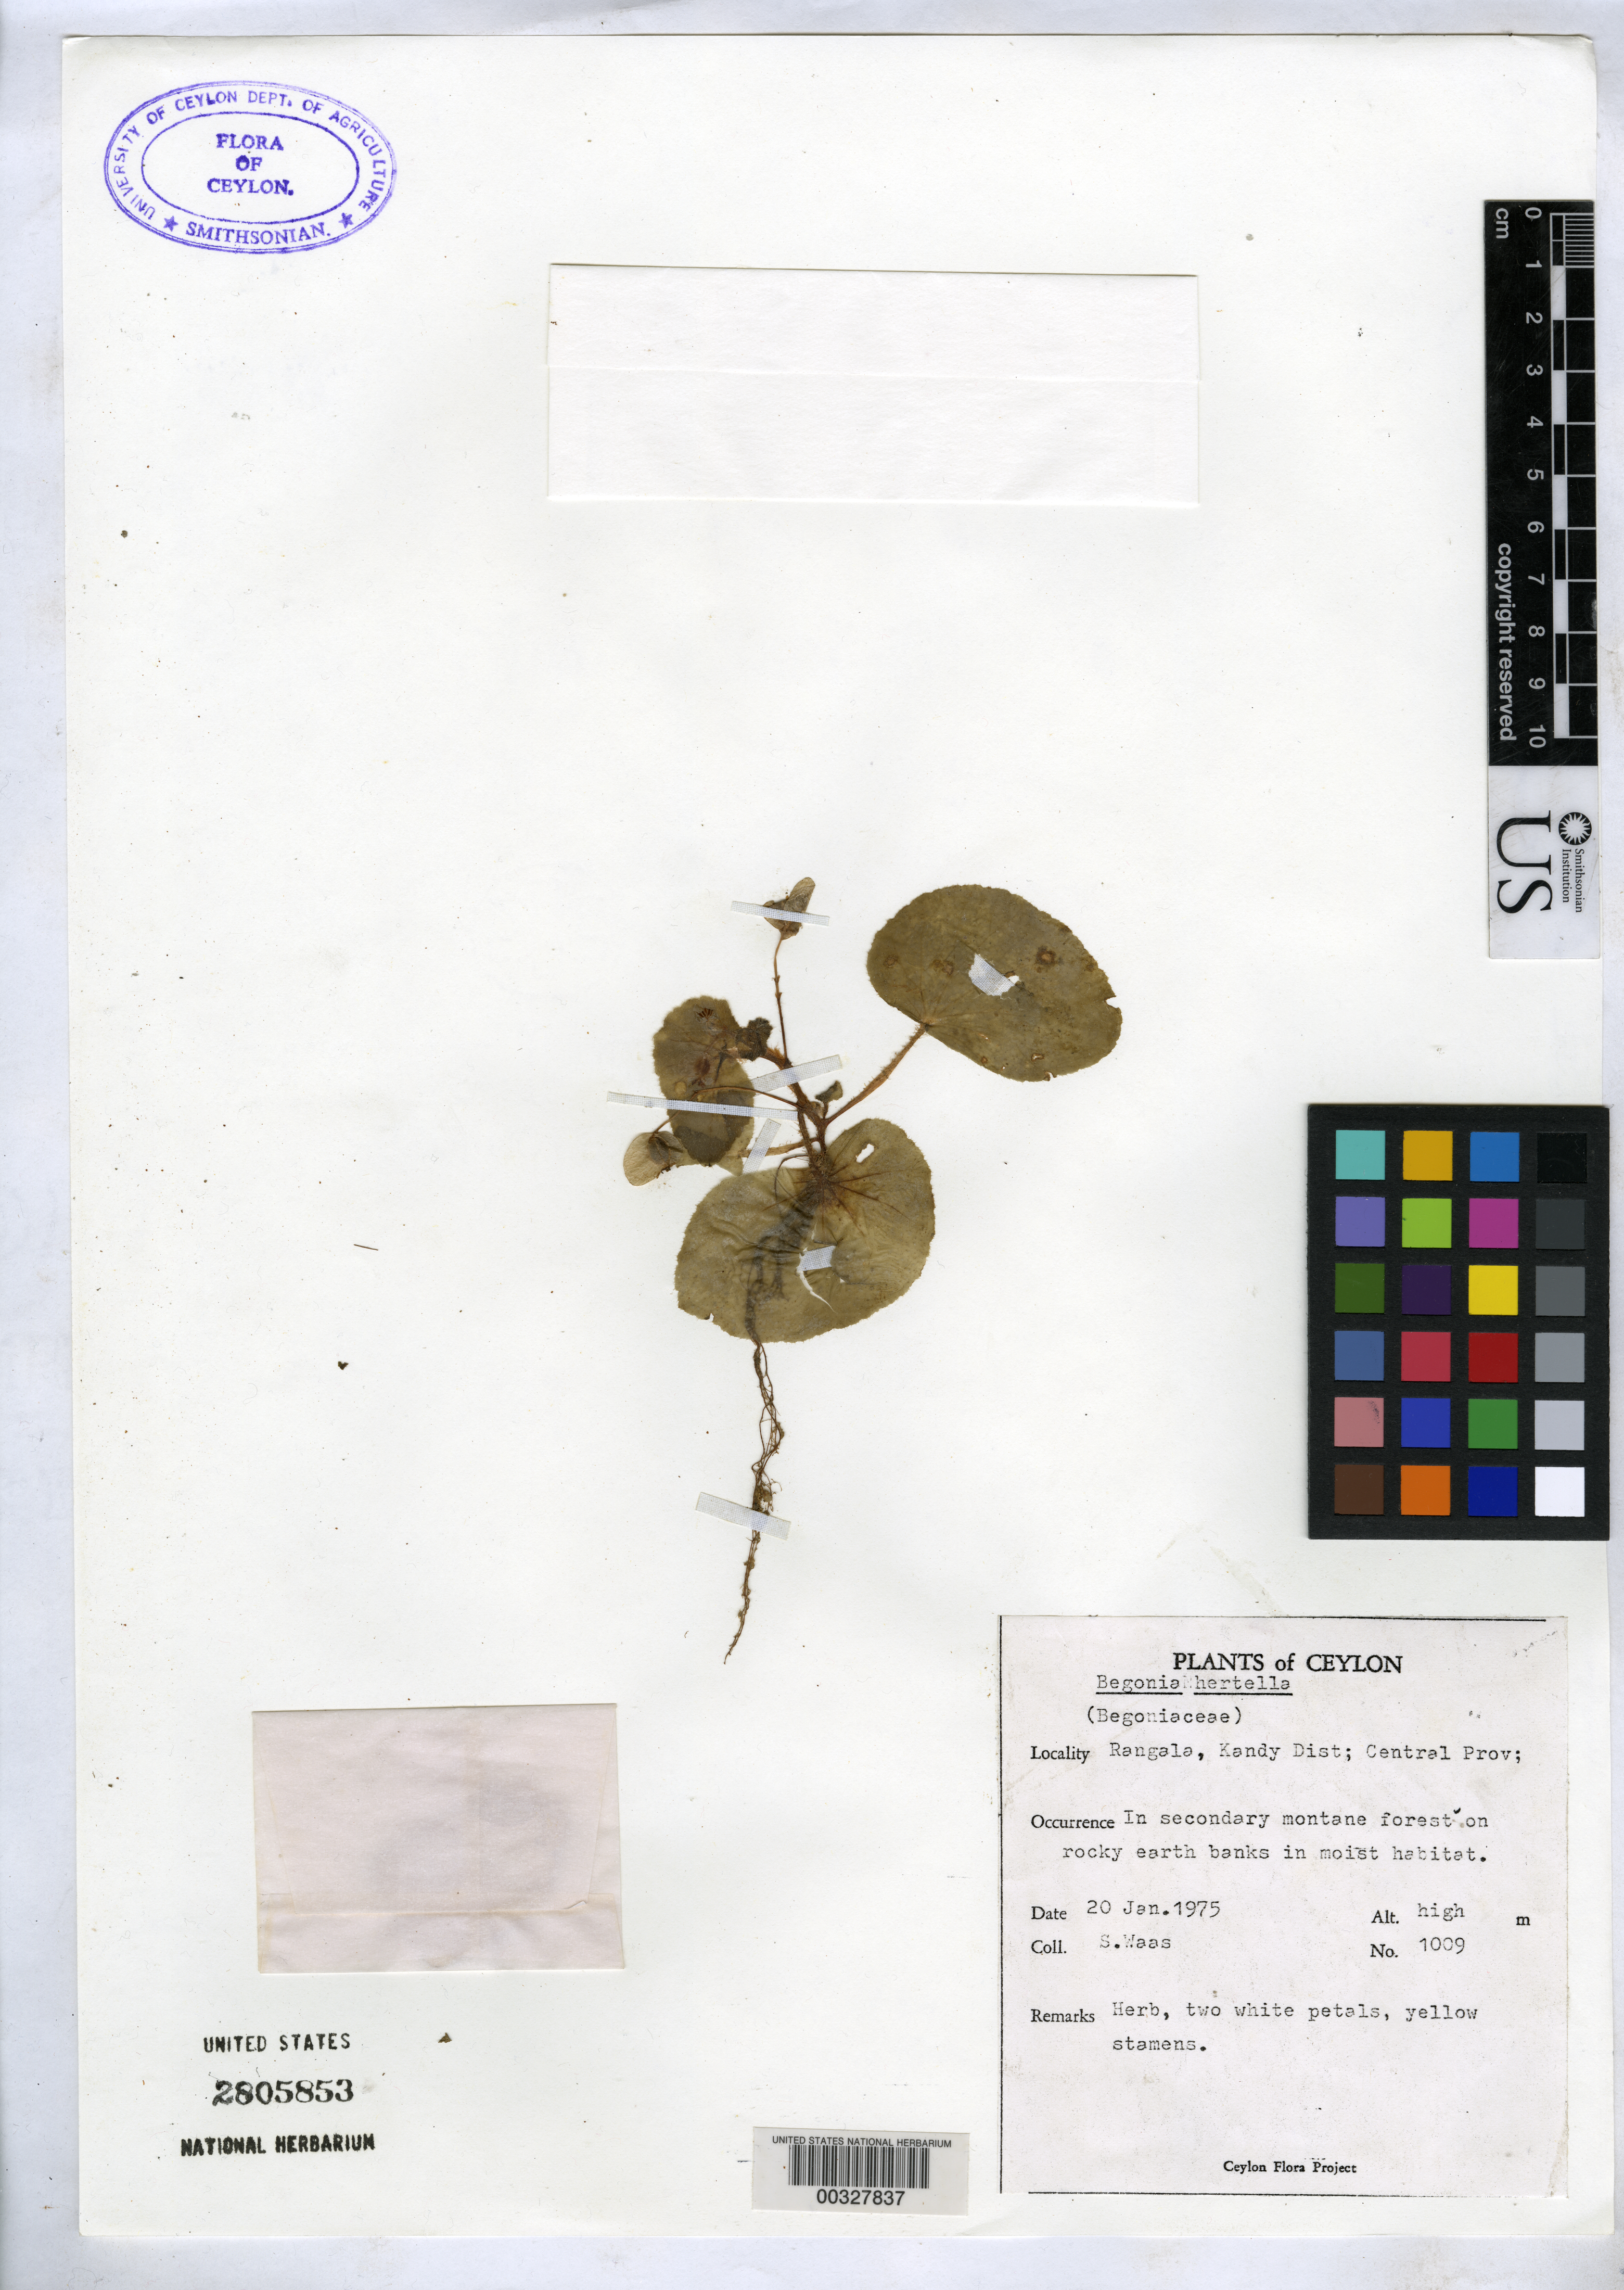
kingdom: Plantae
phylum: Tracheophyta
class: Magnoliopsida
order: Cucurbitales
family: Begoniaceae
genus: Begonia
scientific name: Begonia hirtella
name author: Link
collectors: S. Waas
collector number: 1009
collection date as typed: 20 Jan 1975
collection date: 1975-01-20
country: Sri Lanka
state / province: Central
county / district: Kandy Dist.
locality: Rangala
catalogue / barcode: US 2805853